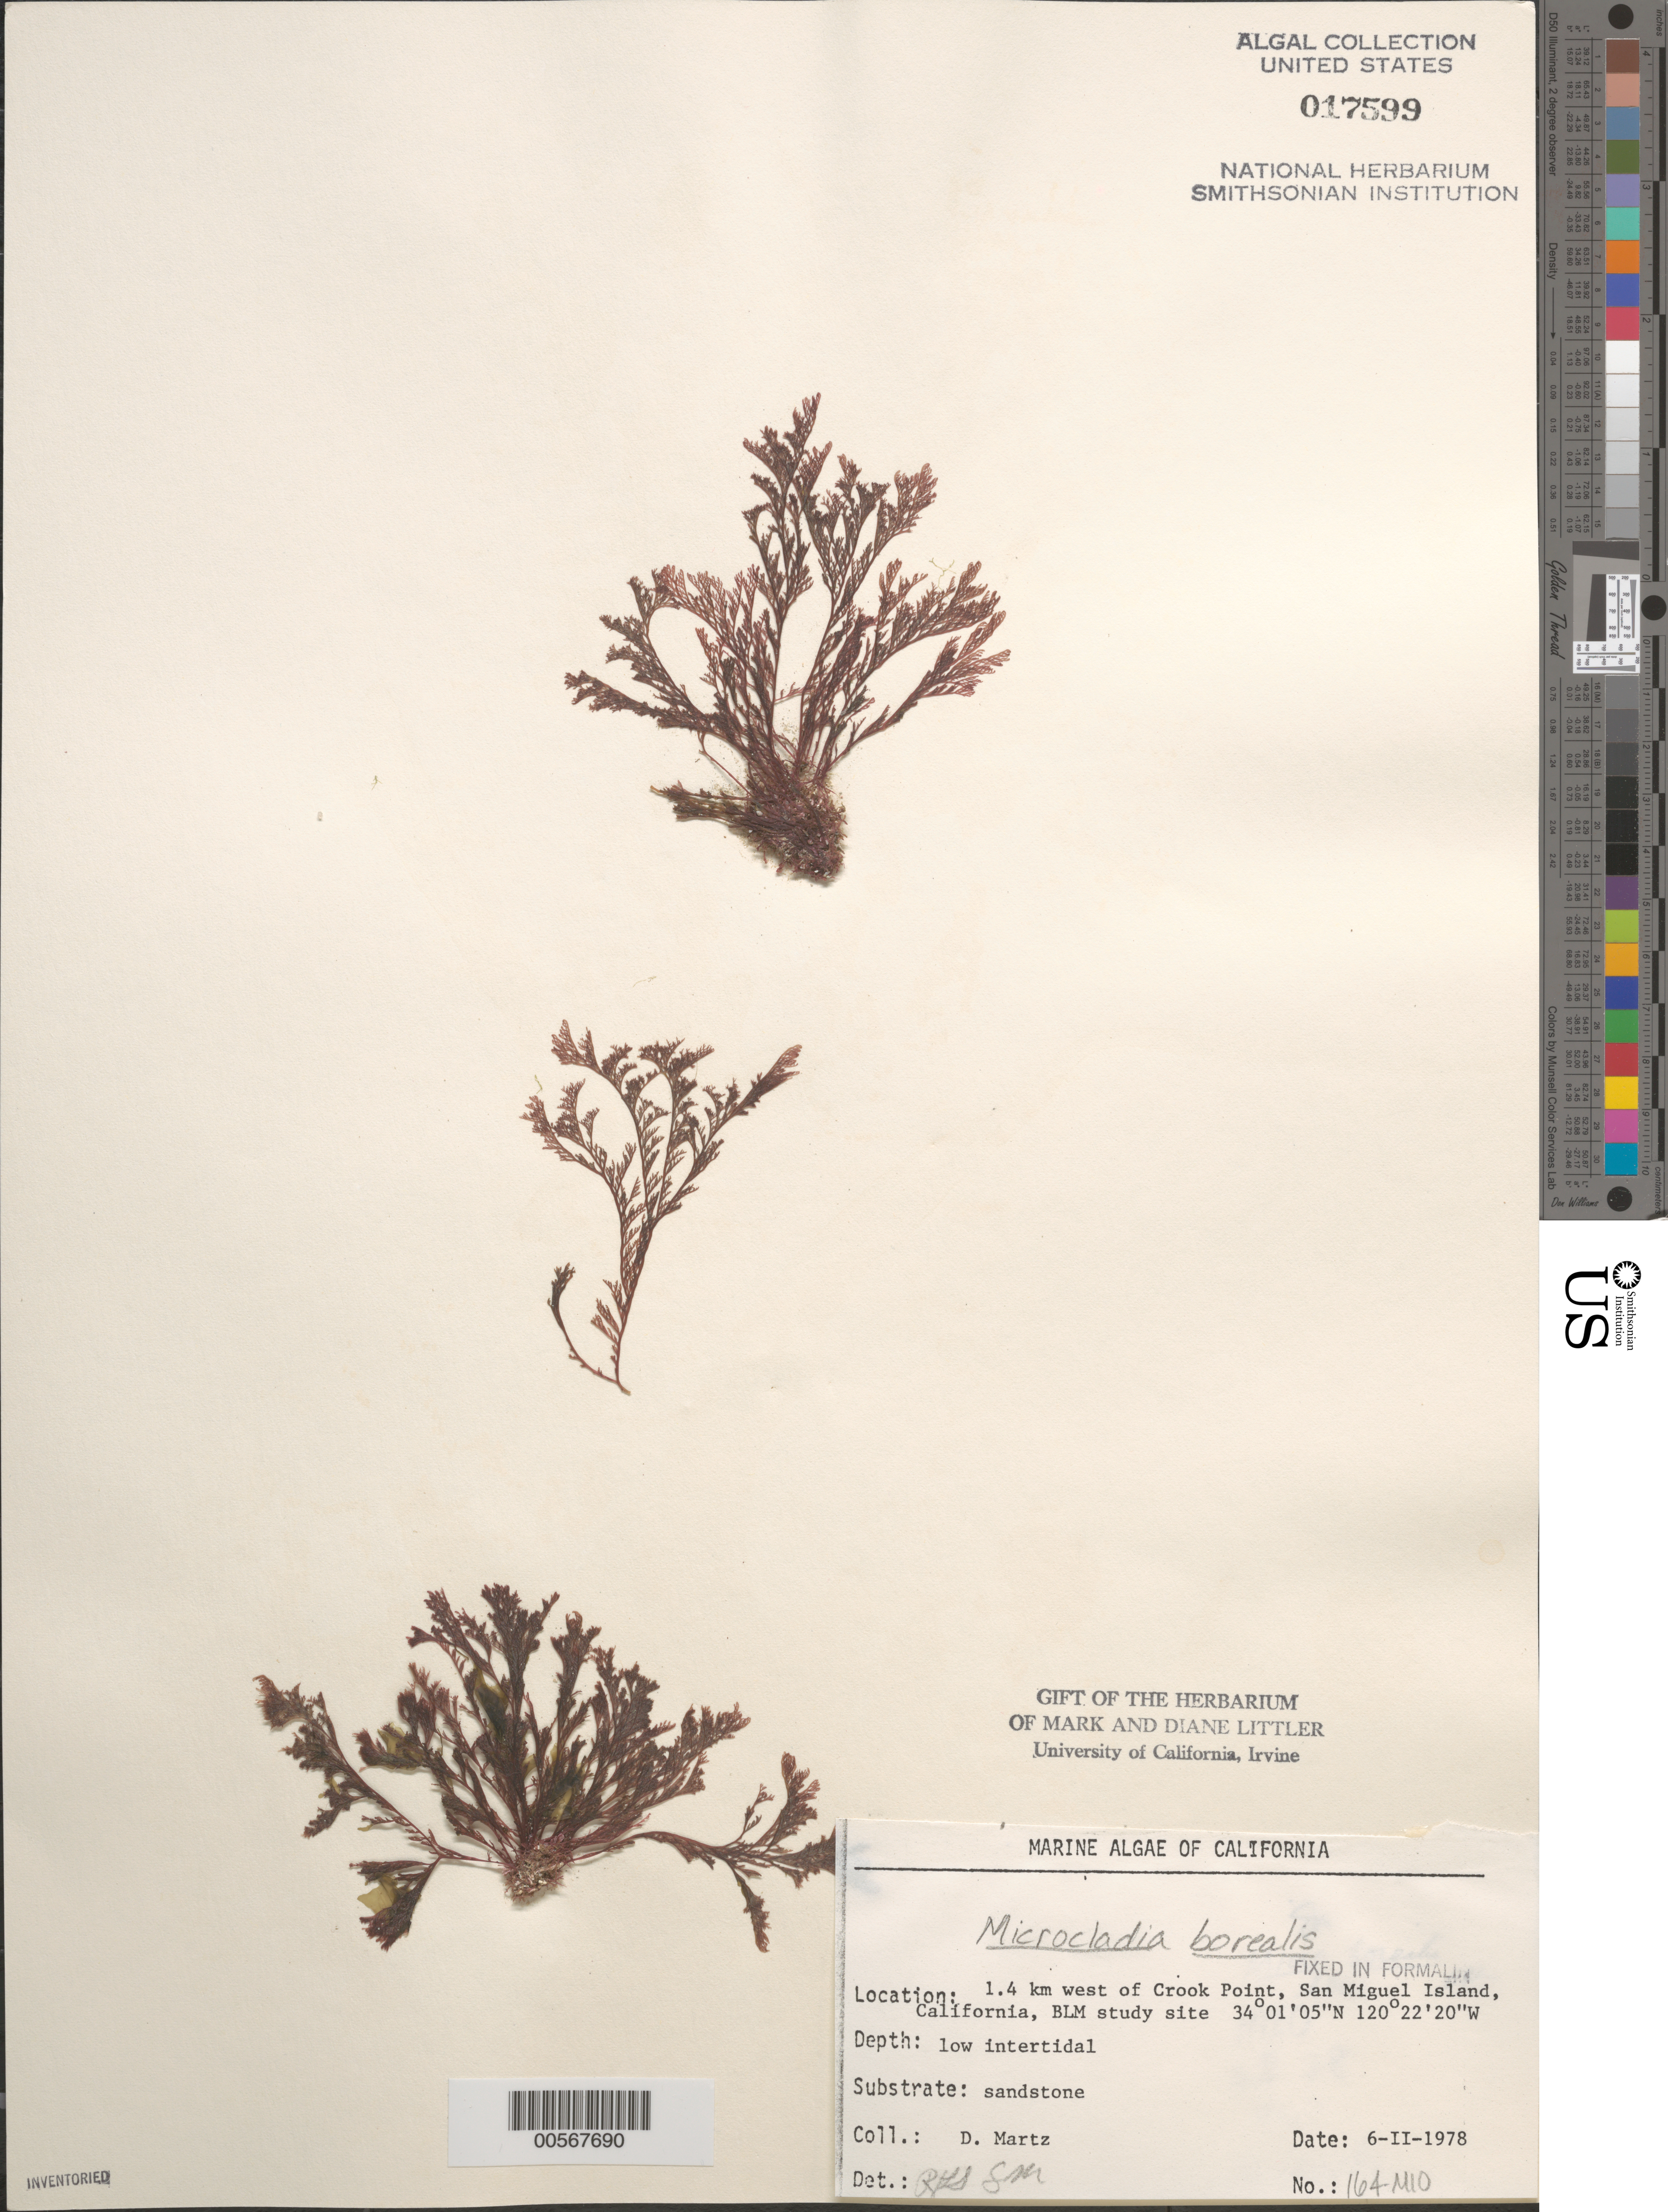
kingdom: Plantae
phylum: Rhodophyta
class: Florideophyceae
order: Ceramiales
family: Ceramiaceae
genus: Microcladia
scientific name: Microcladia borealis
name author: Rupr.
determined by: Sims, Robert H.; Murray, S. N.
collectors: D. Martz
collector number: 164-mio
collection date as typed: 06 Feb 1978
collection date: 1978-02-06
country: United States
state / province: California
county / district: Santa Barbara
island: San Miguel Island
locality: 1.4 km north of Crook Point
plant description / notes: BLM-SOCALBIGHT Rocky Intertidal Survey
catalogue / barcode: US 17599